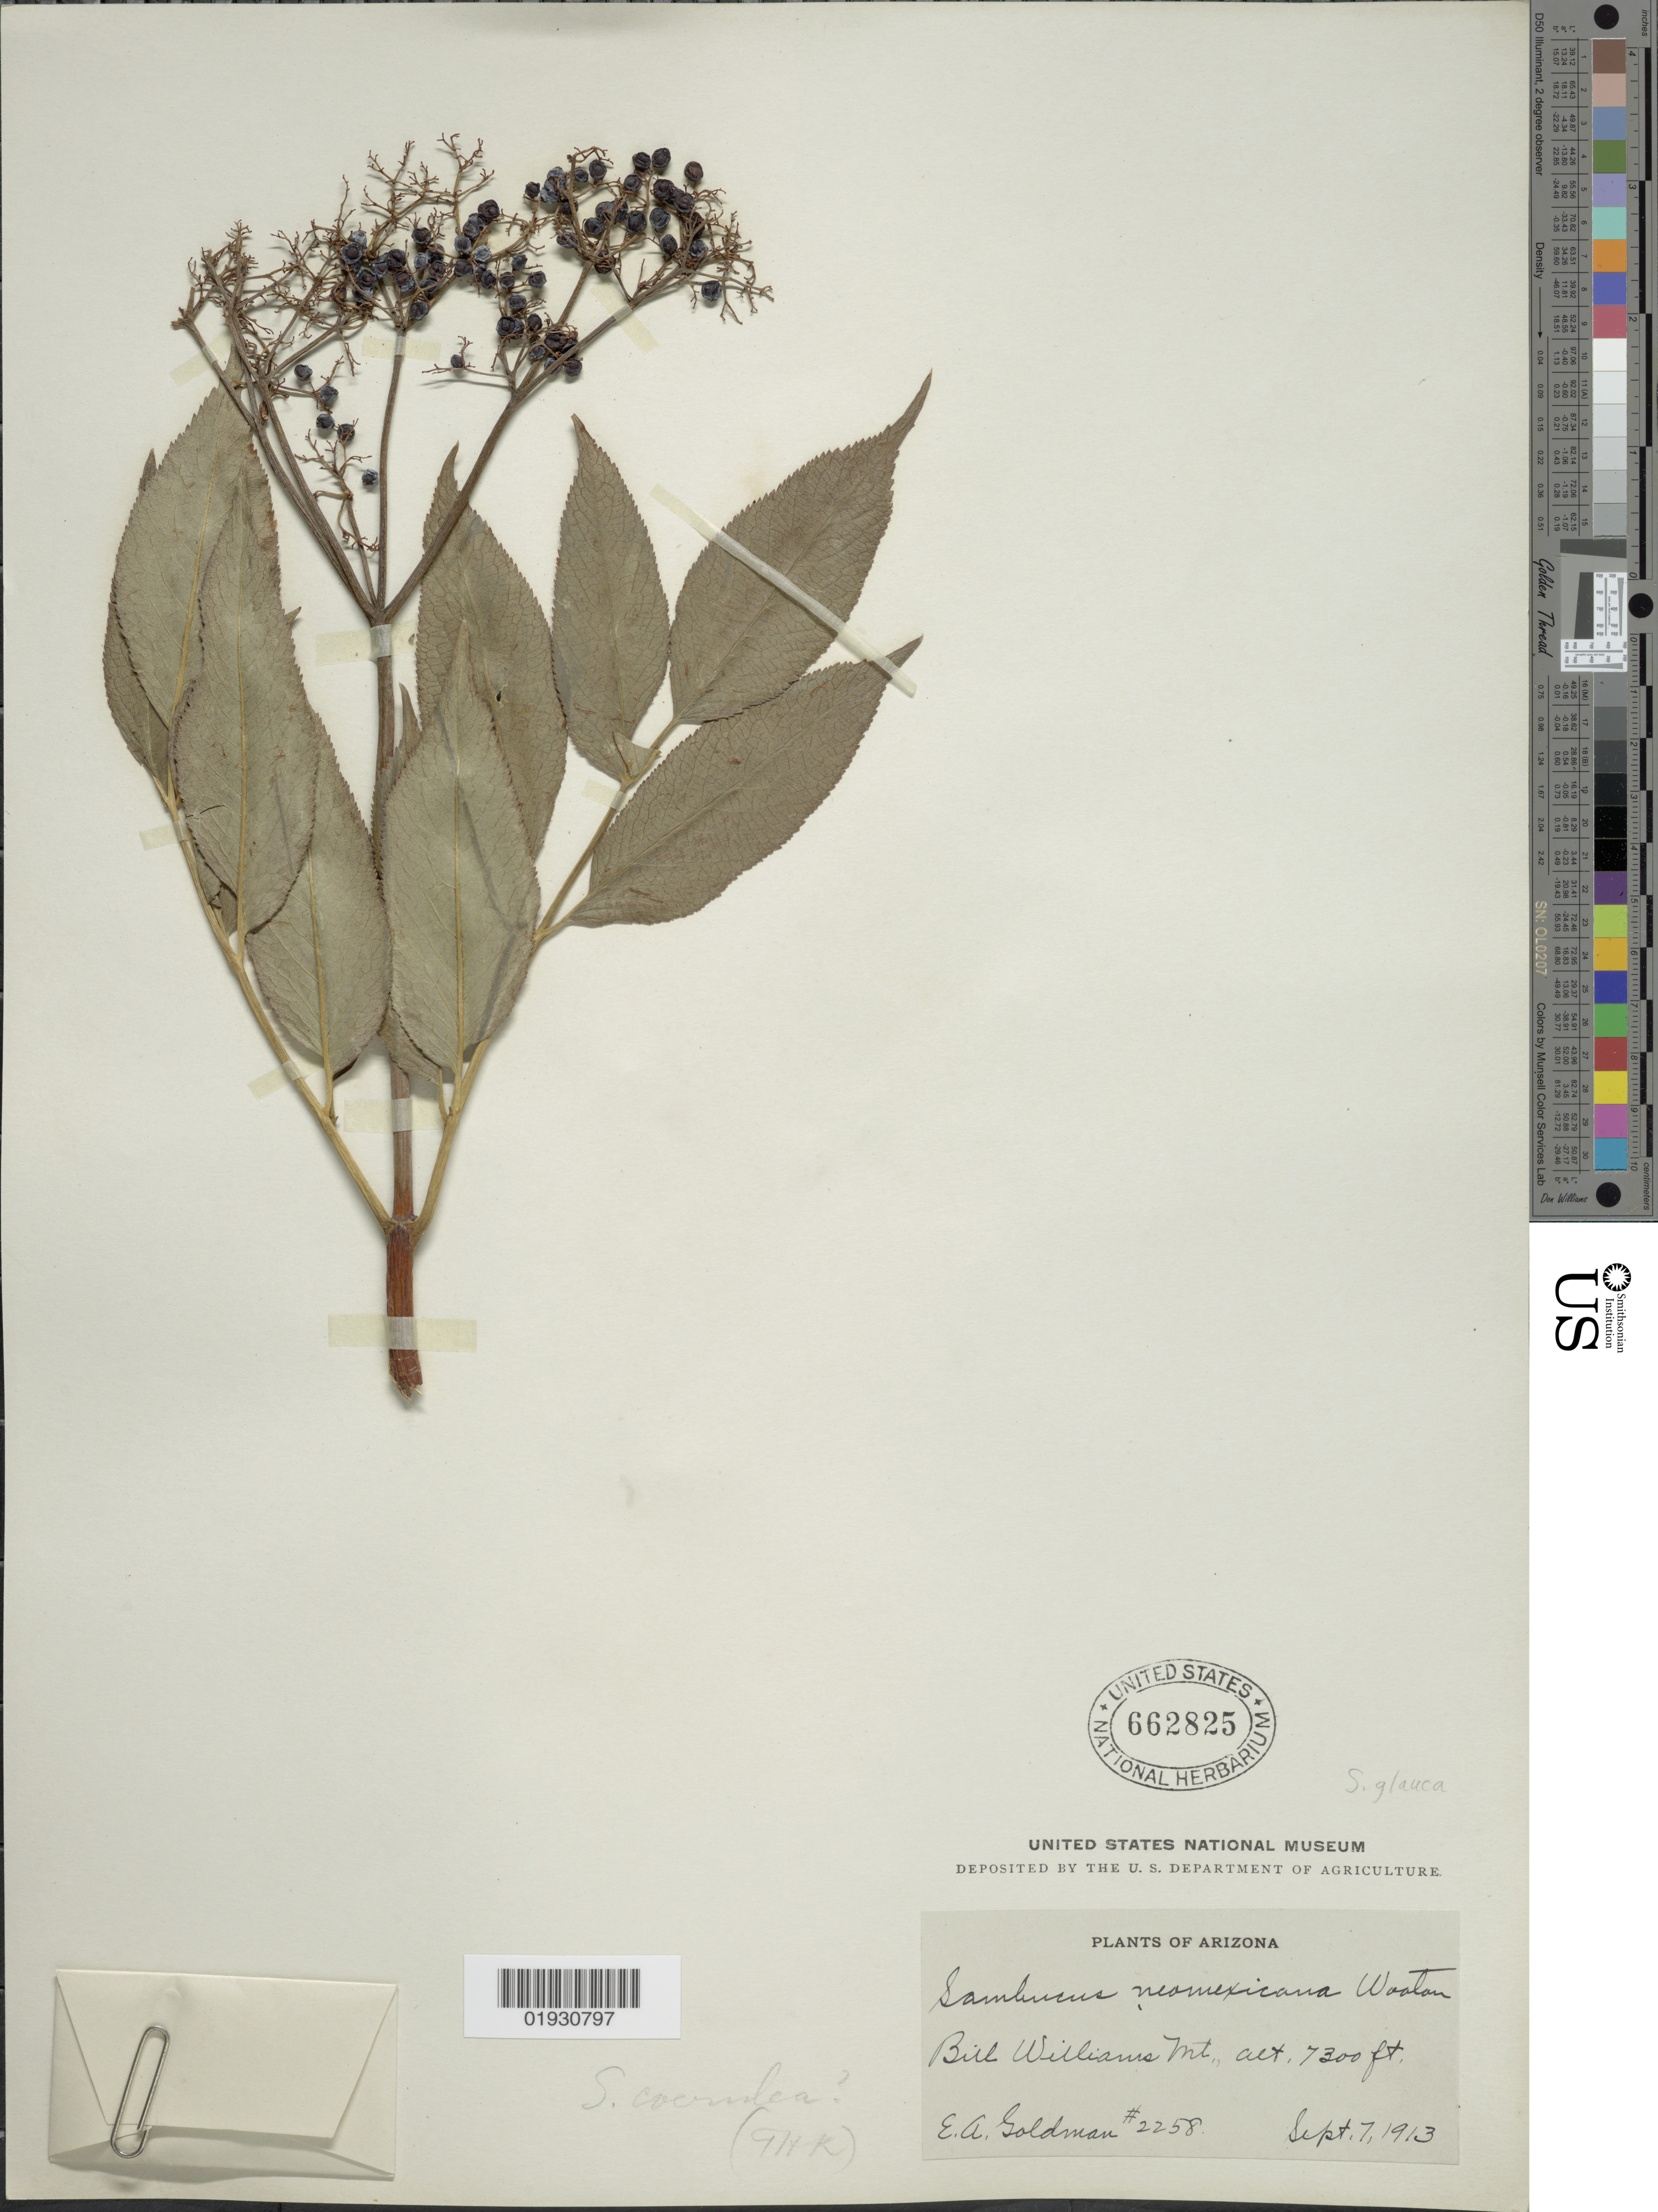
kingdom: Plantae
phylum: Tracheophyta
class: Magnoliopsida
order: Dipsacales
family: Viburnaceae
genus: Sambucus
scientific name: Sambucus cerulea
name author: Raf.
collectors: E. A. Goldman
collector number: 2258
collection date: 1913-09-07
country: United States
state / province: Arizona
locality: Bill Williams Mt.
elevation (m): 2225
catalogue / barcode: US 662825